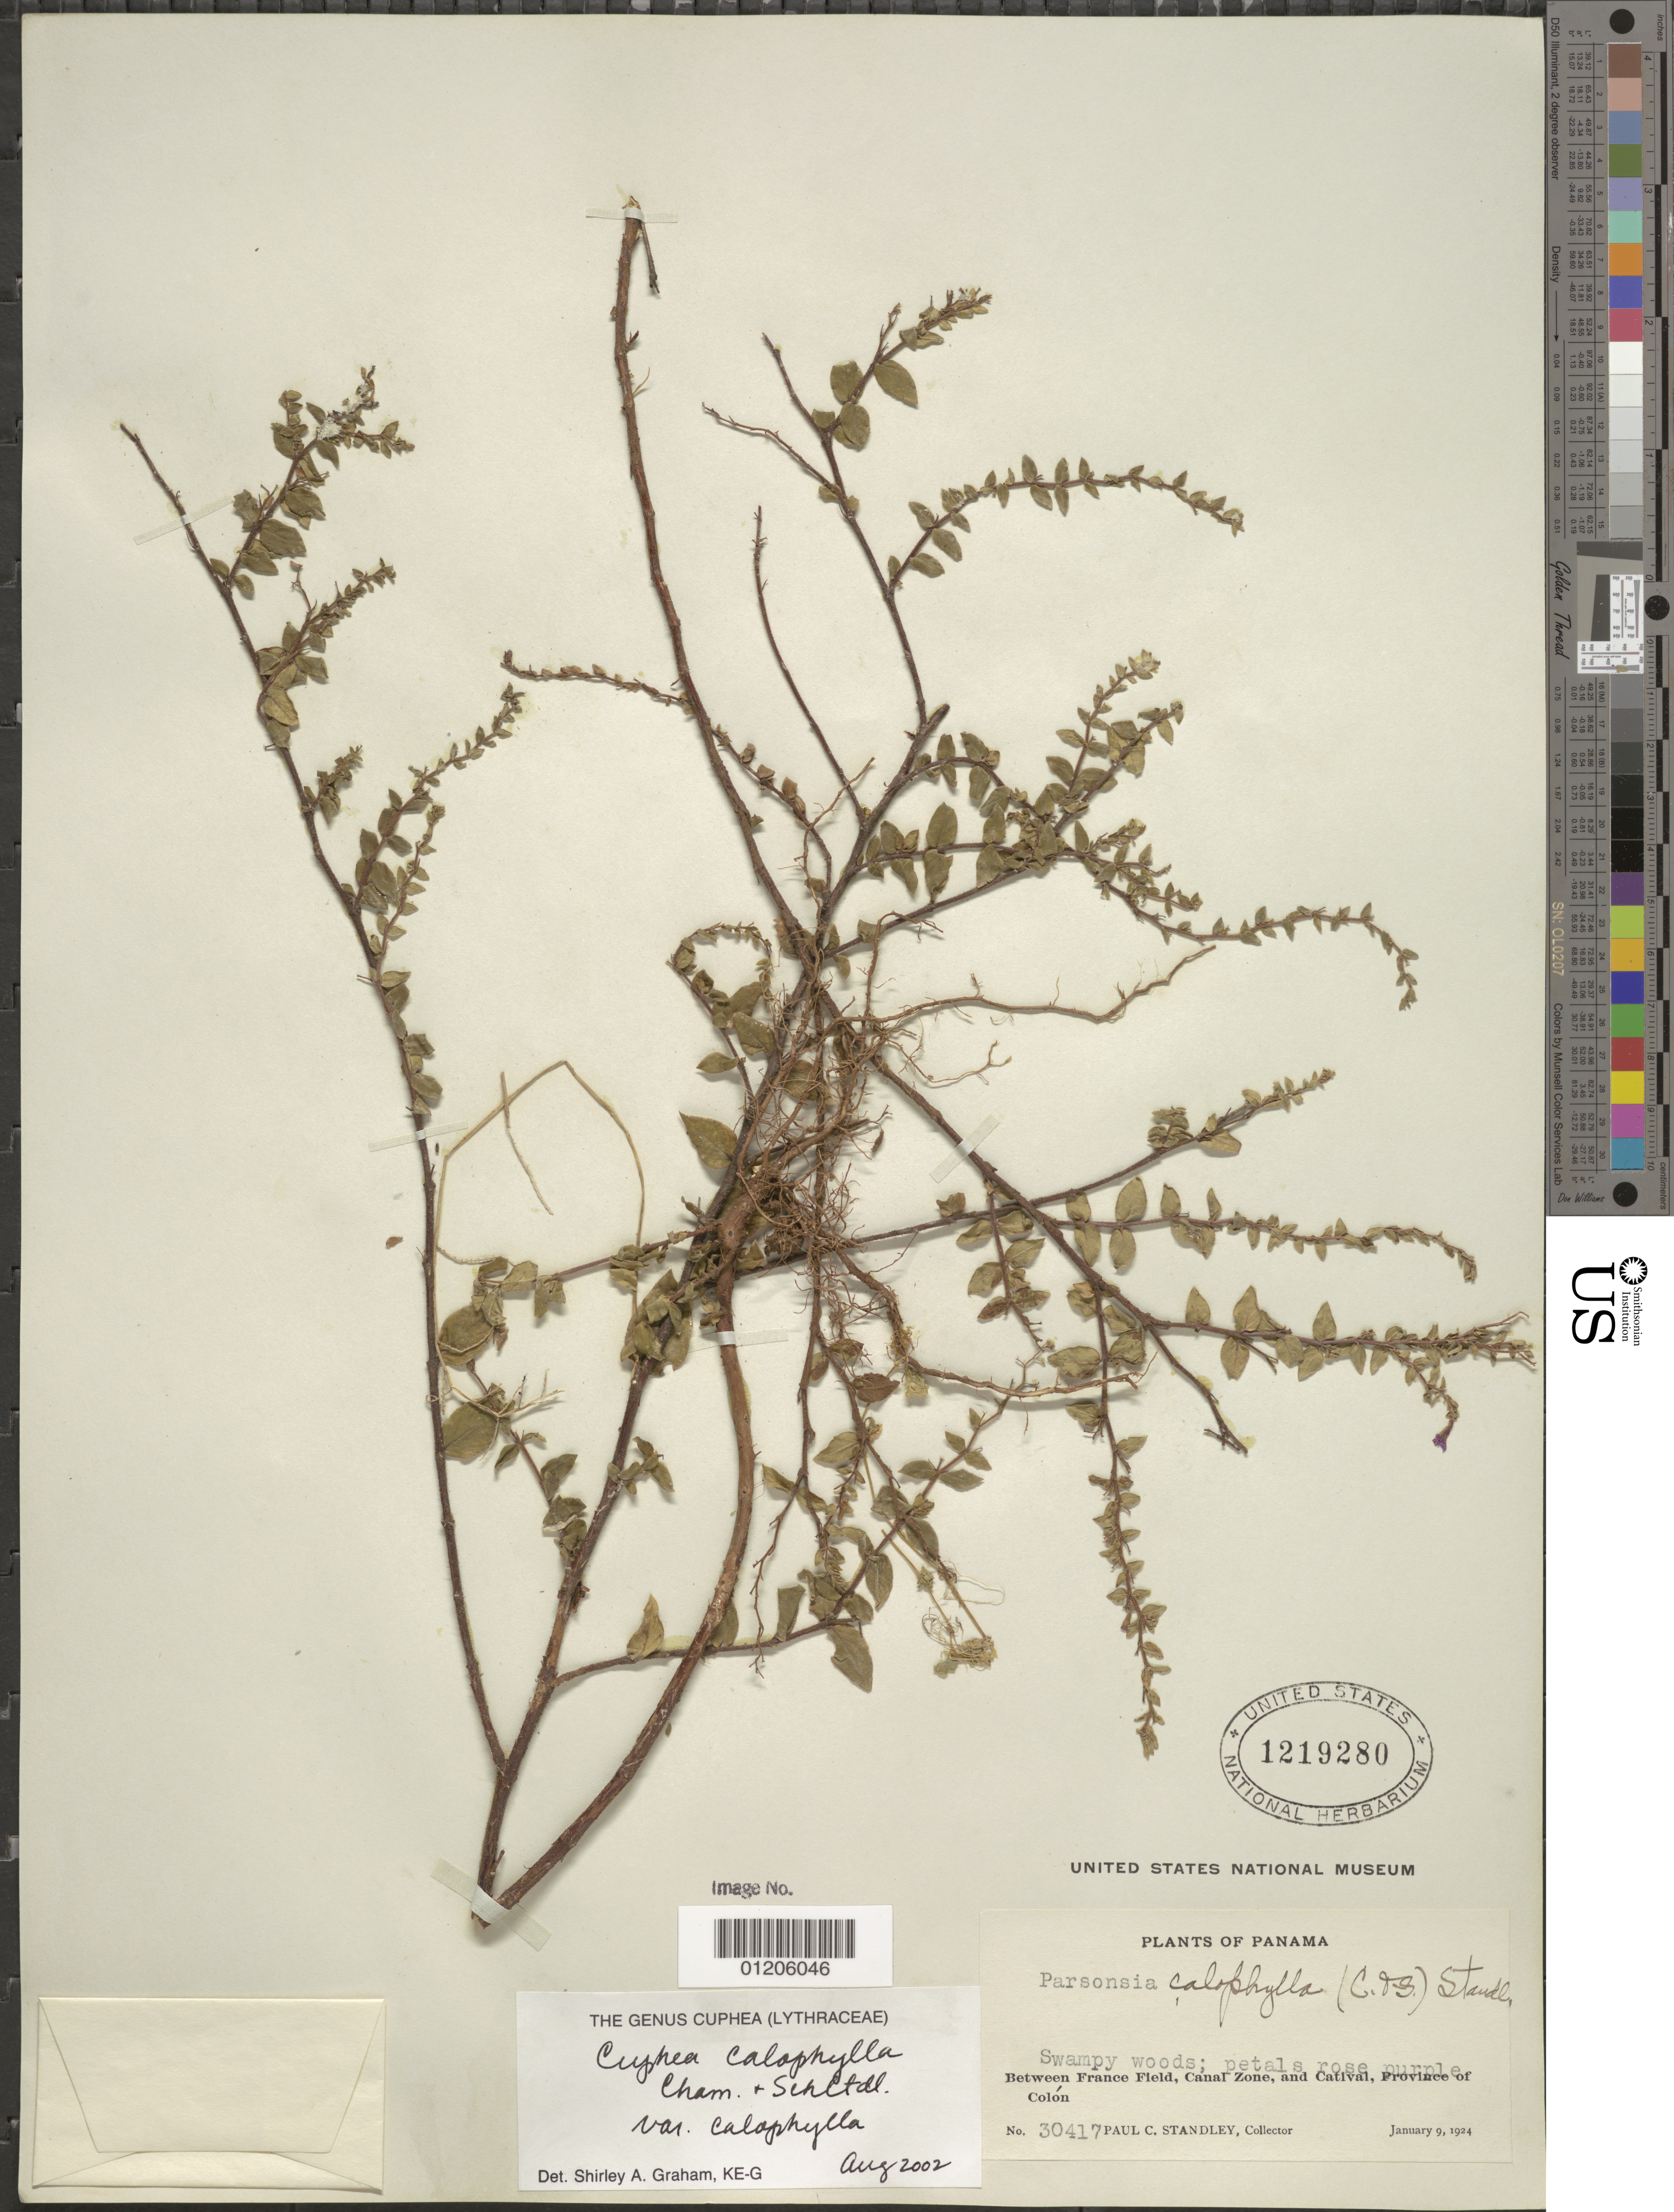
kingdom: Plantae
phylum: Tracheophyta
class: Magnoliopsida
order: Myrtales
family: Lythraceae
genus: Cuphea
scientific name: Cuphea calophylla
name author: Cham. & Schltdl.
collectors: P. C. Standley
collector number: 30417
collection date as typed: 09 Jan 1924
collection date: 1924-01-09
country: Panama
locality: Between France Field, Canal Zone, and Catival, Province of Colón.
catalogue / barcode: US 1219280